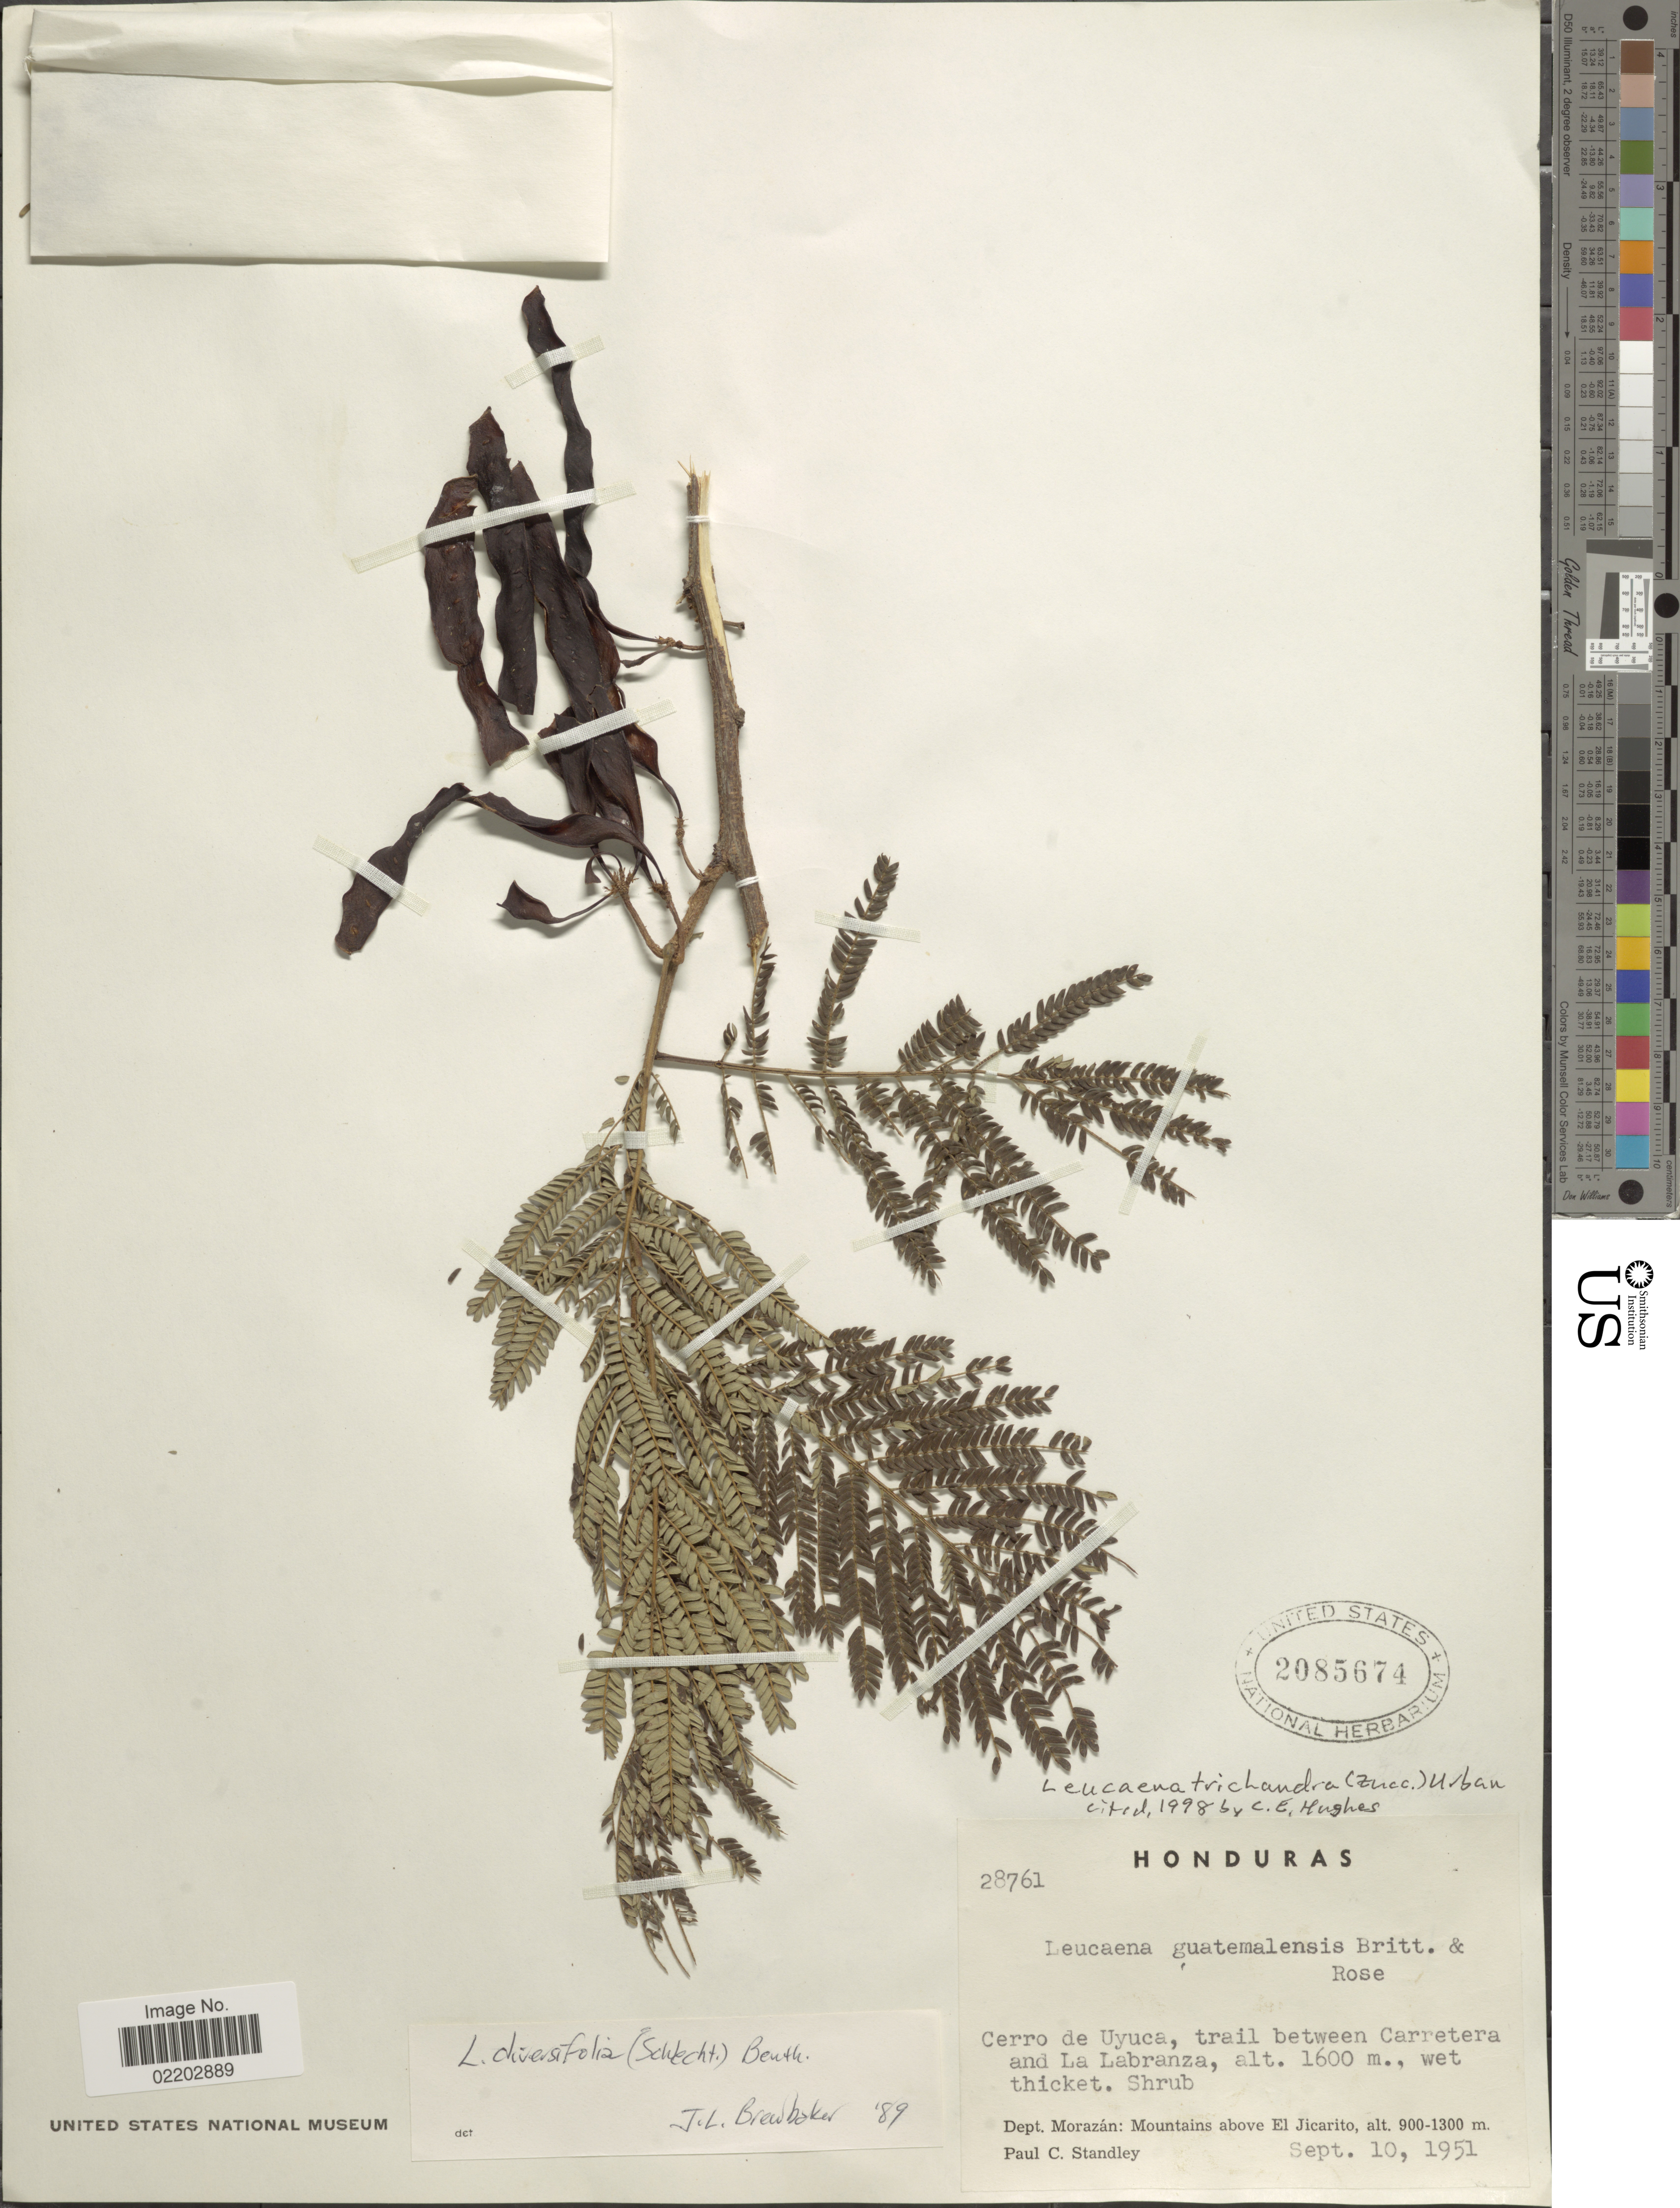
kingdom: Plantae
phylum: Tracheophyta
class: Magnoliopsida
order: Fabales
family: Fabaceae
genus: Leucaena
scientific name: Leucaena trichandra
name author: (Zucc.) Urb.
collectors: P. C. Standley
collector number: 28761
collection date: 1951-09-10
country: Honduras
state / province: Fco. Morazán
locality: Cerro de Uyuca, trail between Carretera and La Labranza, wet thicket, Dept. Morazán: mountains above El Jicarito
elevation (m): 900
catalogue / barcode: US 2085674